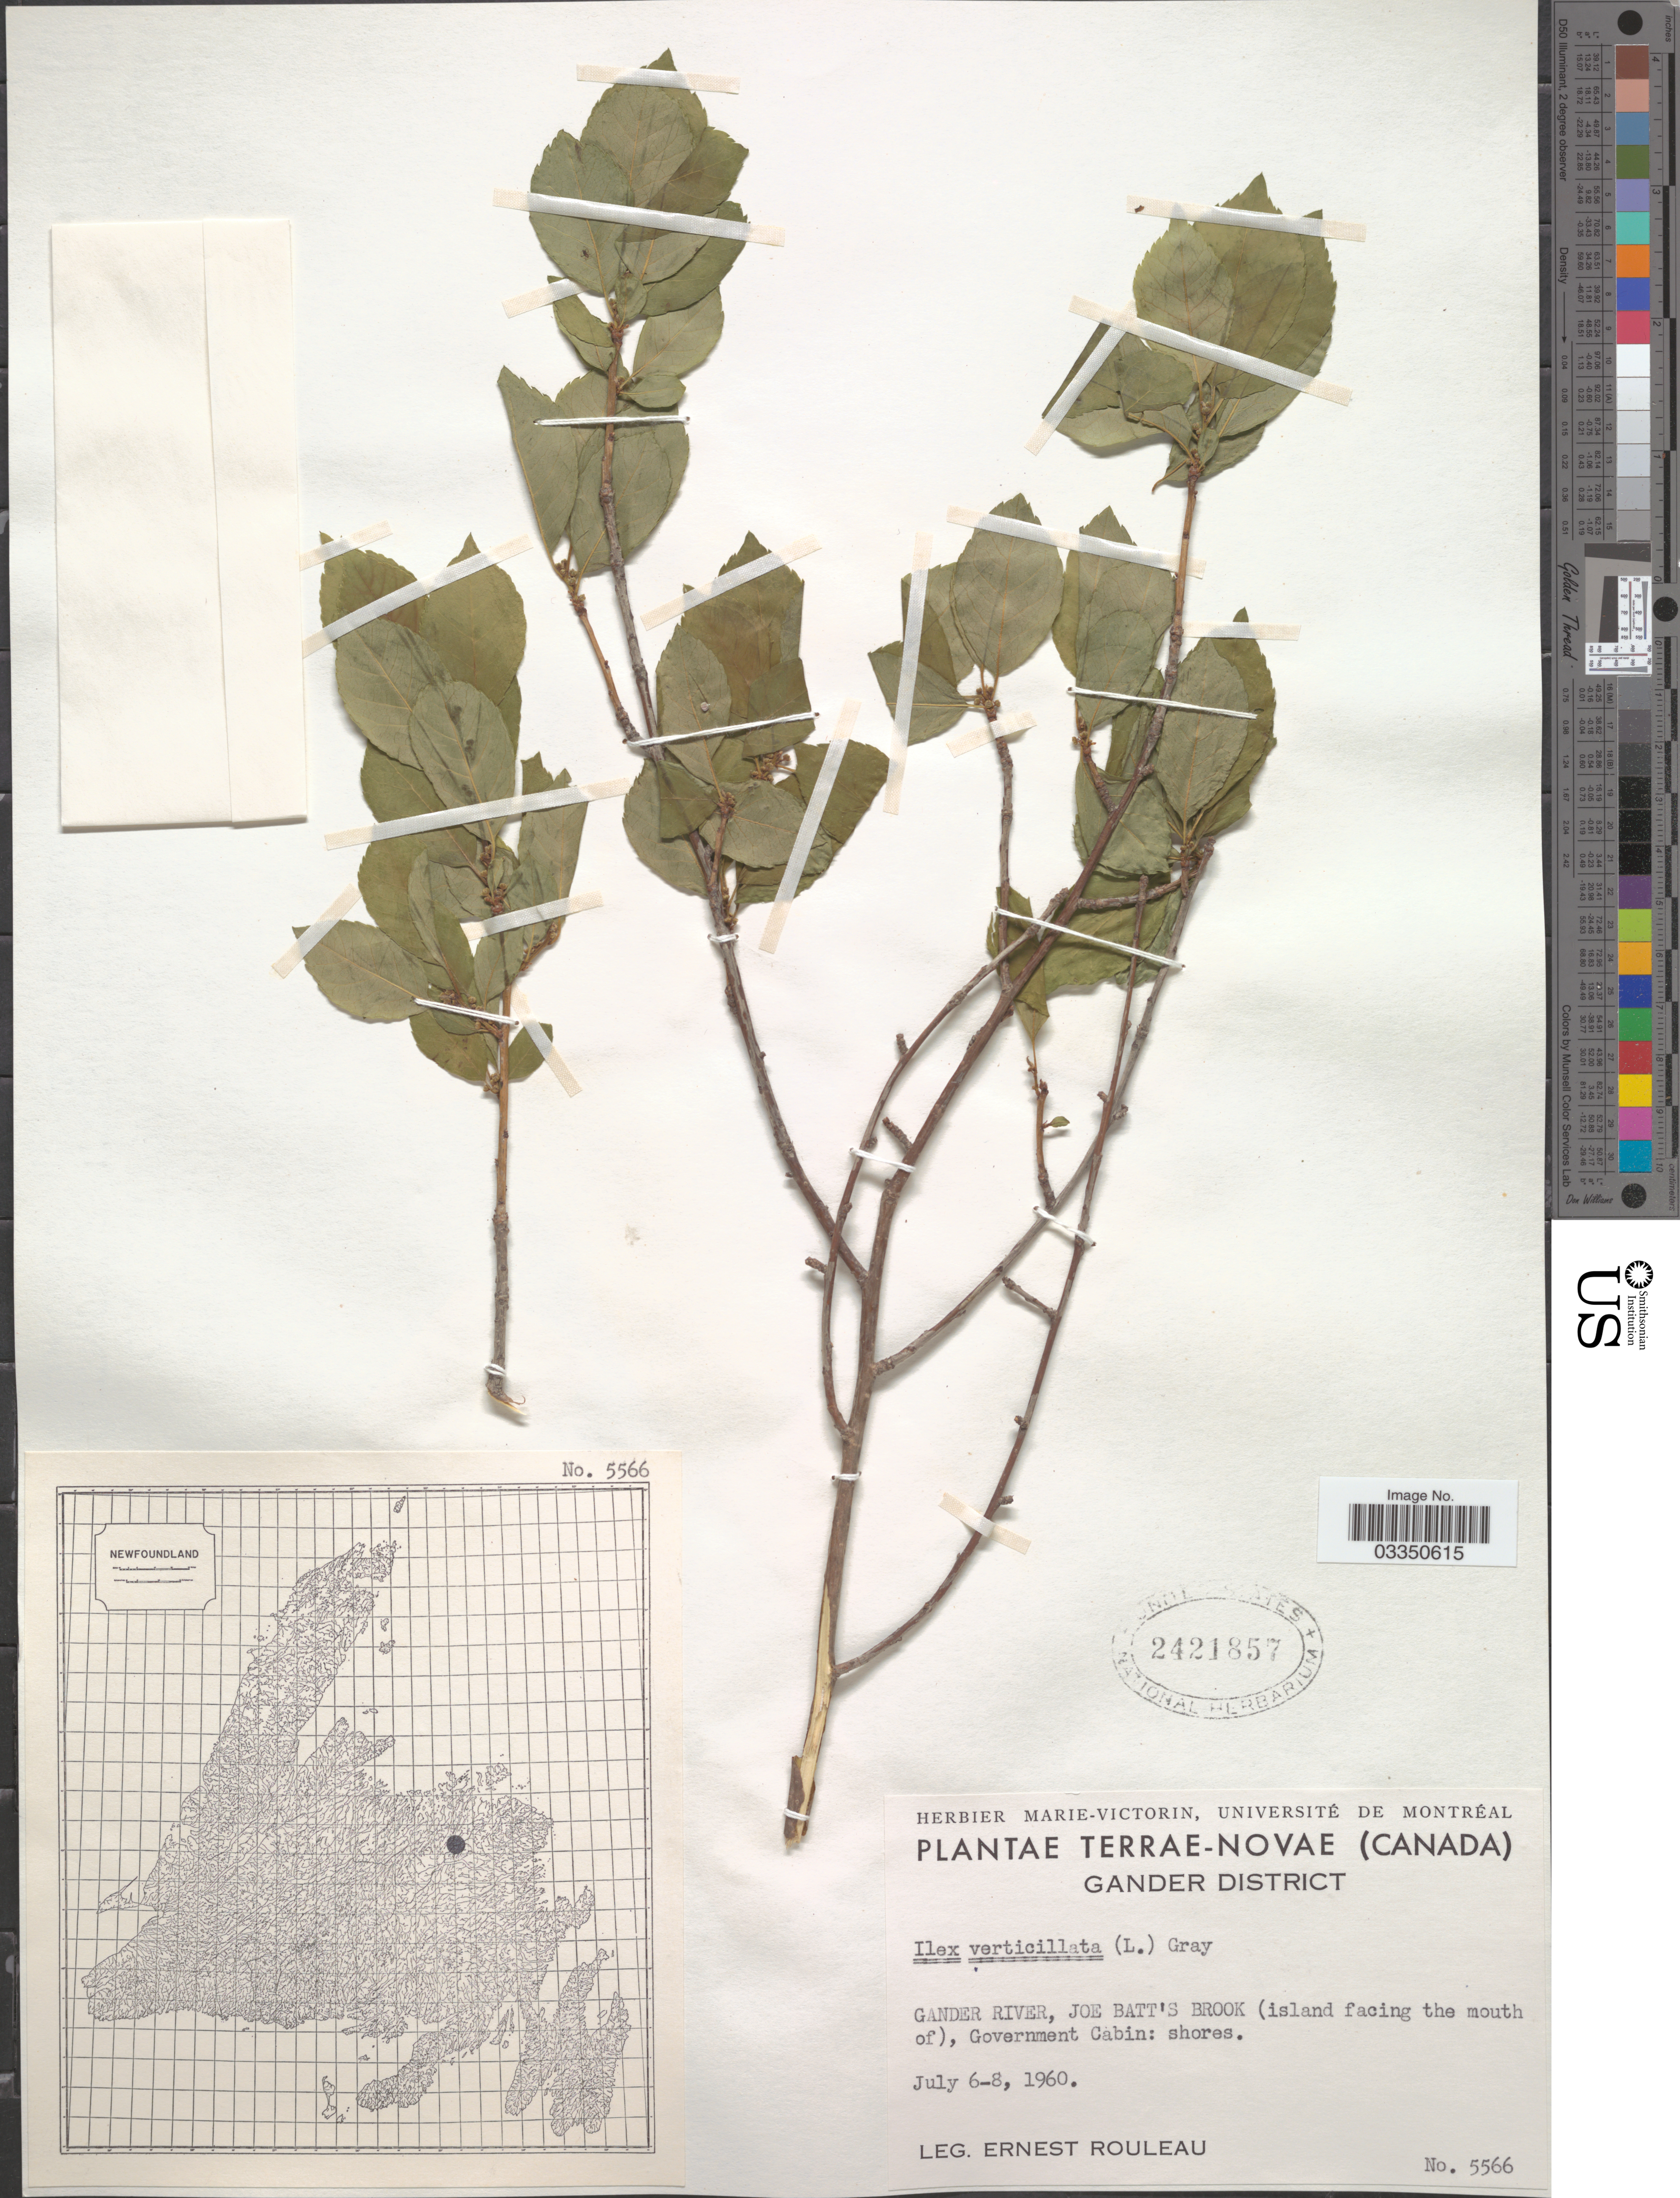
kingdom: Plantae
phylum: Tracheophyta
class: Magnoliopsida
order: Aquifoliales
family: Aquifoliaceae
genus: Ilex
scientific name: Ilex verticillata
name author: (L.) A. Gray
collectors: E. Rouleau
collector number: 5566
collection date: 1960-07-06/1960-07-08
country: Canada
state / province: Newfoundland and Labrador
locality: Terrae-Novae. Gander District. Gander River, Joe Batt's Brook (island facing the mouth of), Government Cabin: shores.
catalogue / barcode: US 2421857